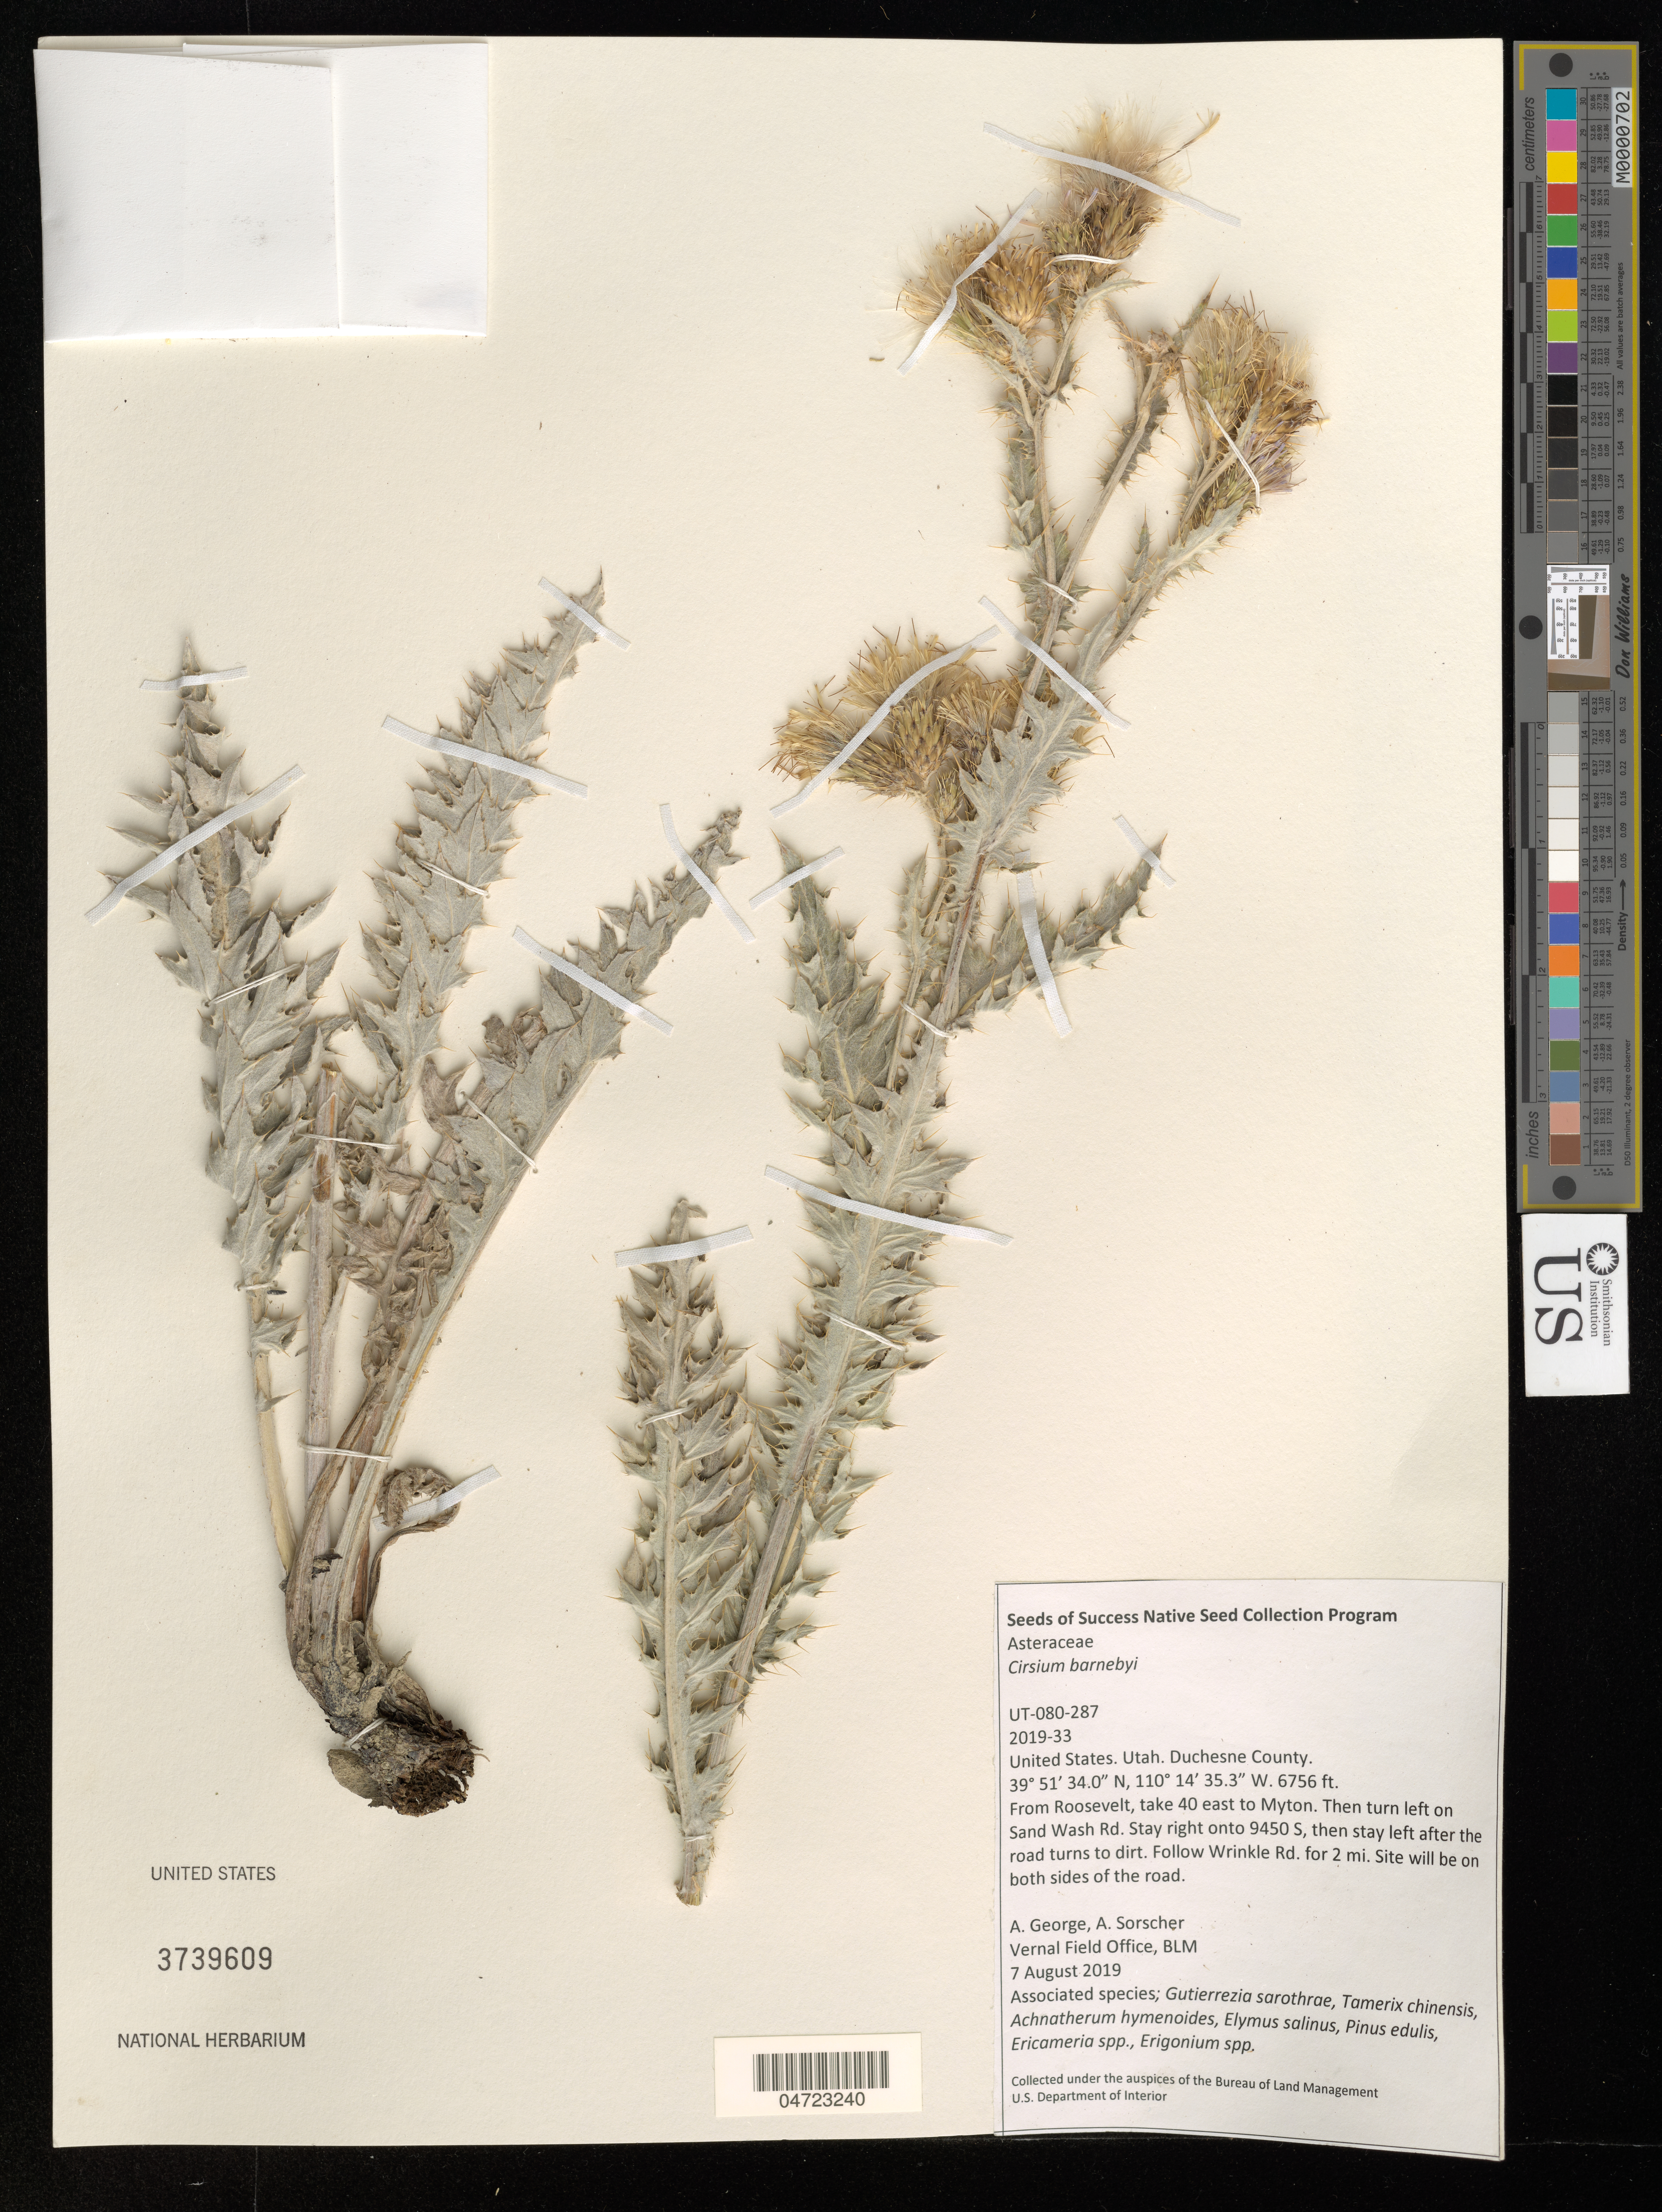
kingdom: Plantae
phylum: Tracheophyta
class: Magnoliopsida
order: Asterales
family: Asteraceae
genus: Cirsium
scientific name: Cirsium barnebyi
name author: S.L. Welsh & Neese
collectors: A. George & A. Sorscher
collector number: UT-080-287/2019-33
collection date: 2019-08-07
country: United States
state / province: Utah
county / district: Duchesne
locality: Duchesne County. From Roosevelt, take 40 east to Myton. Then turn left on Sand Wash Rd. Stay right onto 9450 S, then stay left after the road turns to dirt. Follow Wrinkle Rd. for 2 mi. Site will be on both sides of the road.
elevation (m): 2059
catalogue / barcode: US 3739609